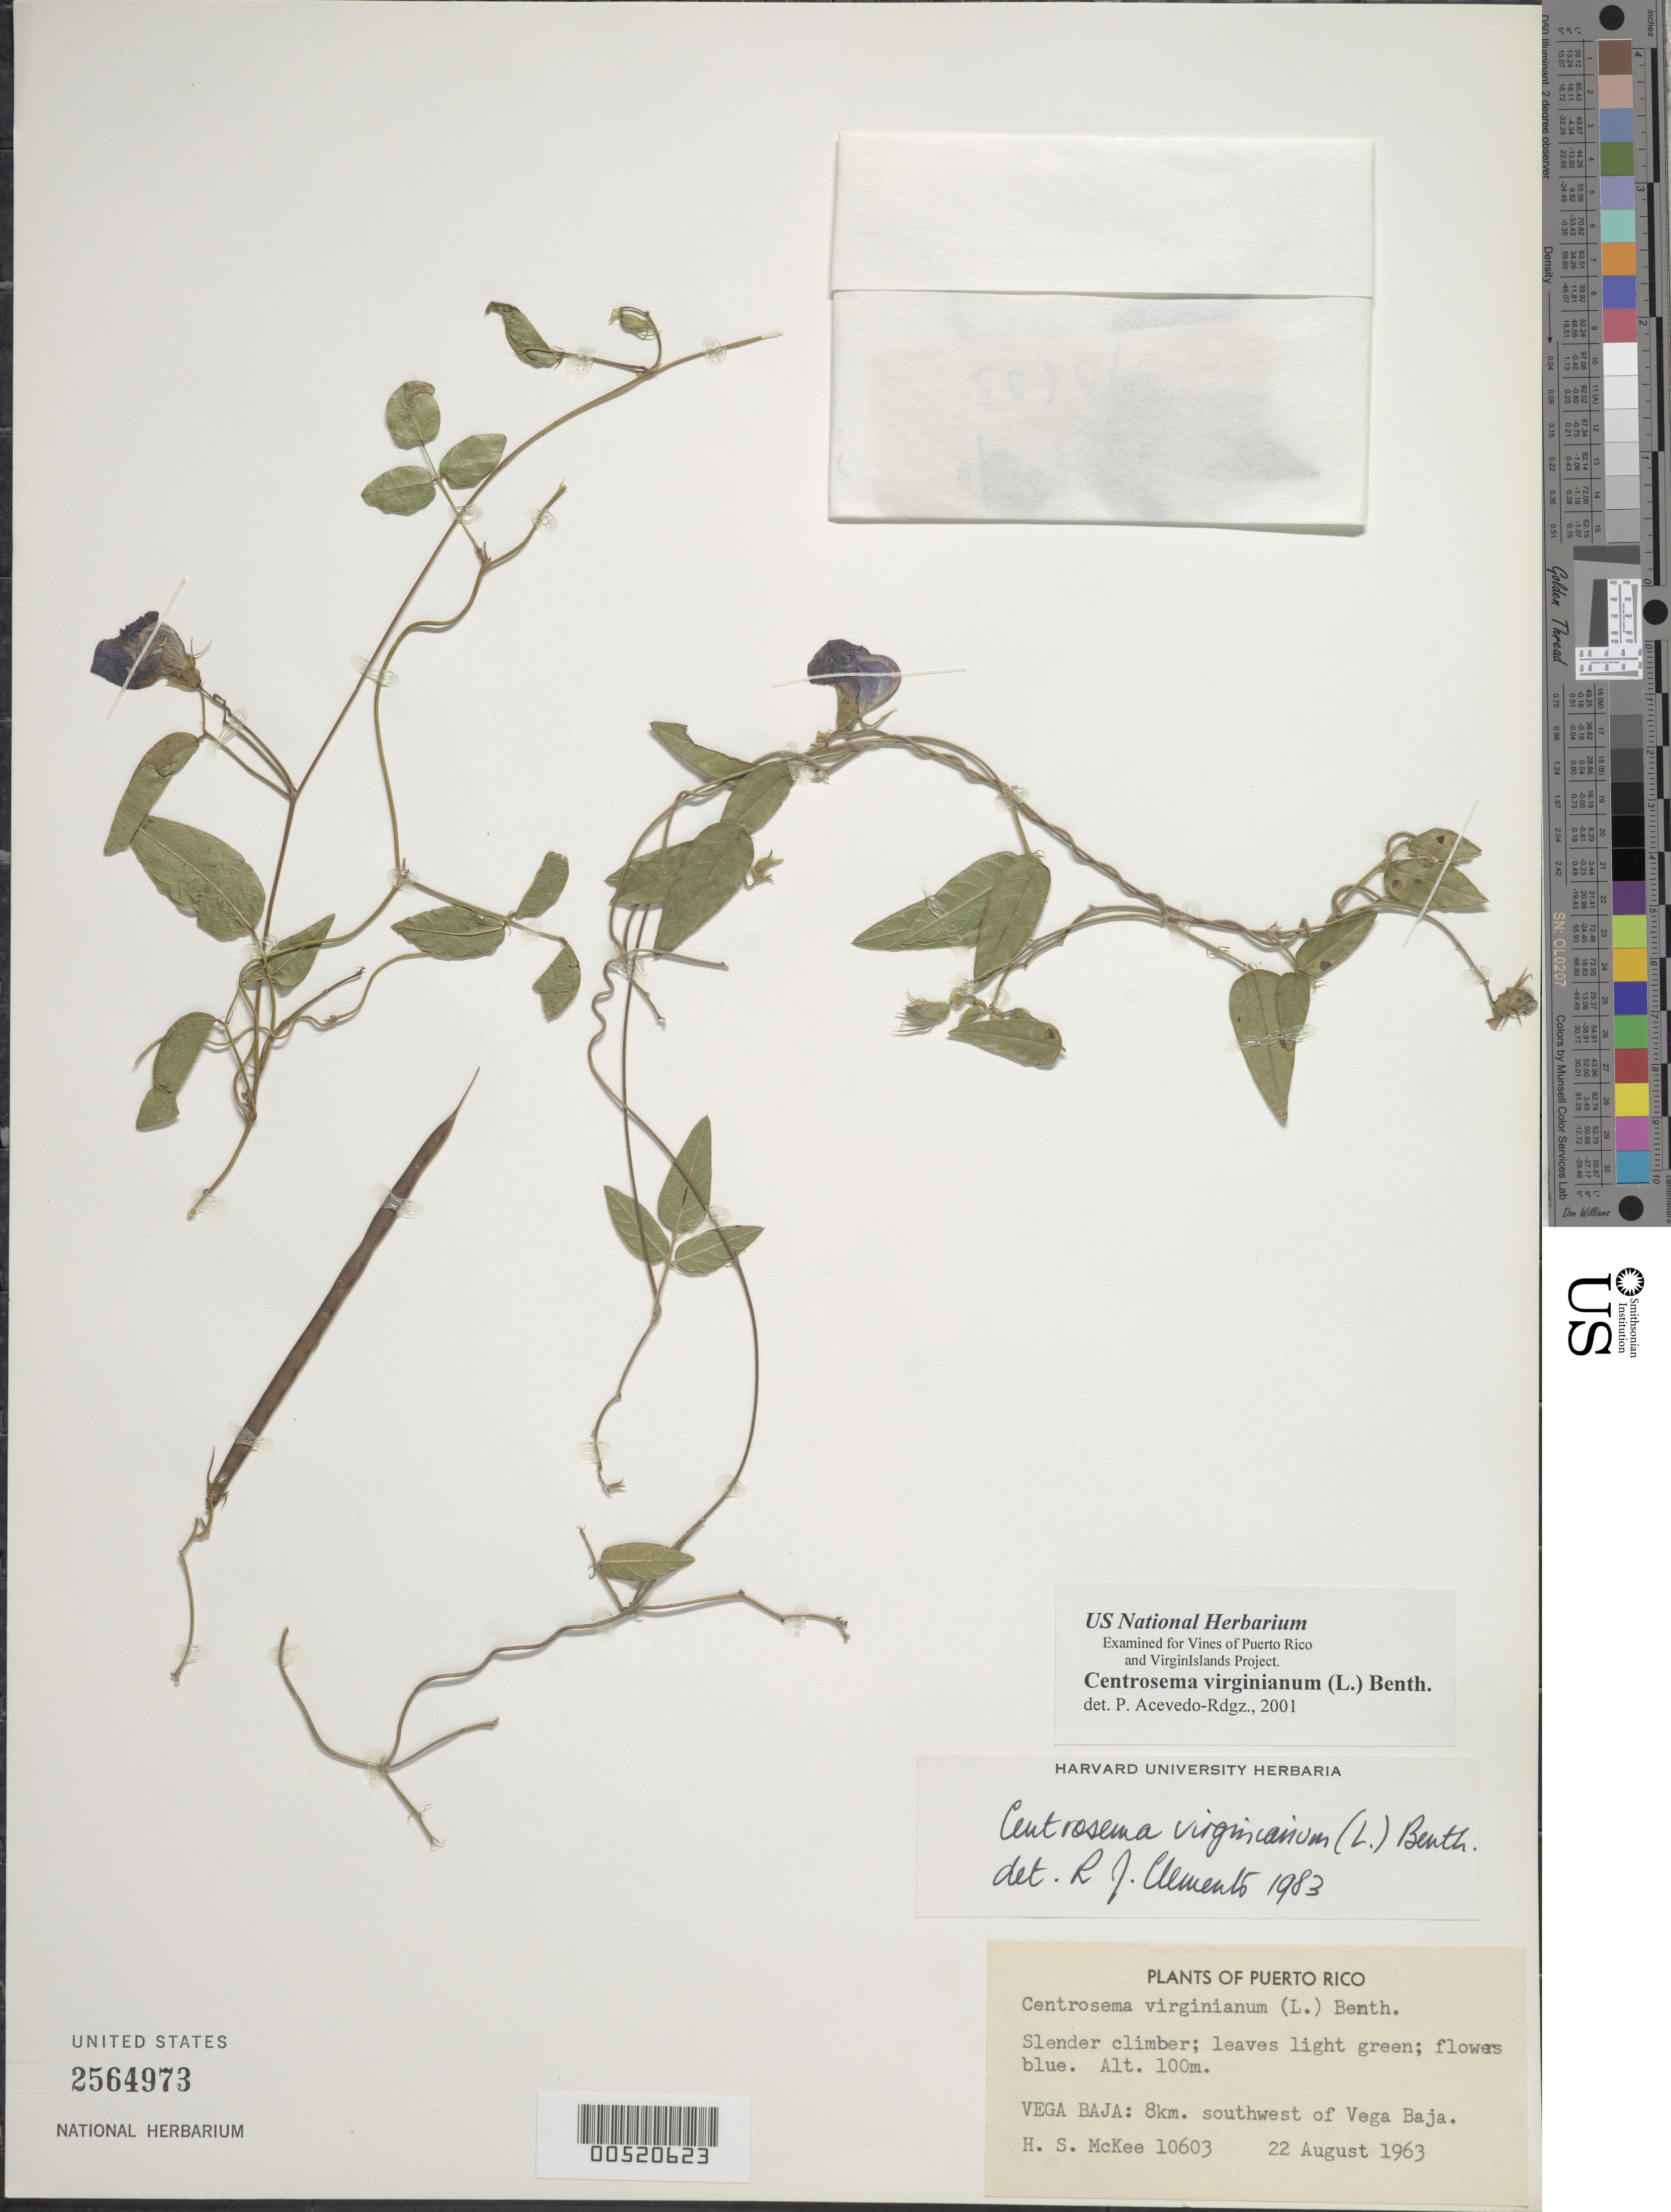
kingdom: Plantae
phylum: Tracheophyta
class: Magnoliopsida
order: Fabales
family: Fabaceae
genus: Centrosema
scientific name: Centrosema virginianum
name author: (L.) Benth.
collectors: H. S. MacKee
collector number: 10603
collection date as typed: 22 Aug 1963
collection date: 1963-08-22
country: Puerto Rico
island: Greater Antilles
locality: Vega Baja, 8 km SW of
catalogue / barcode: US 2564973